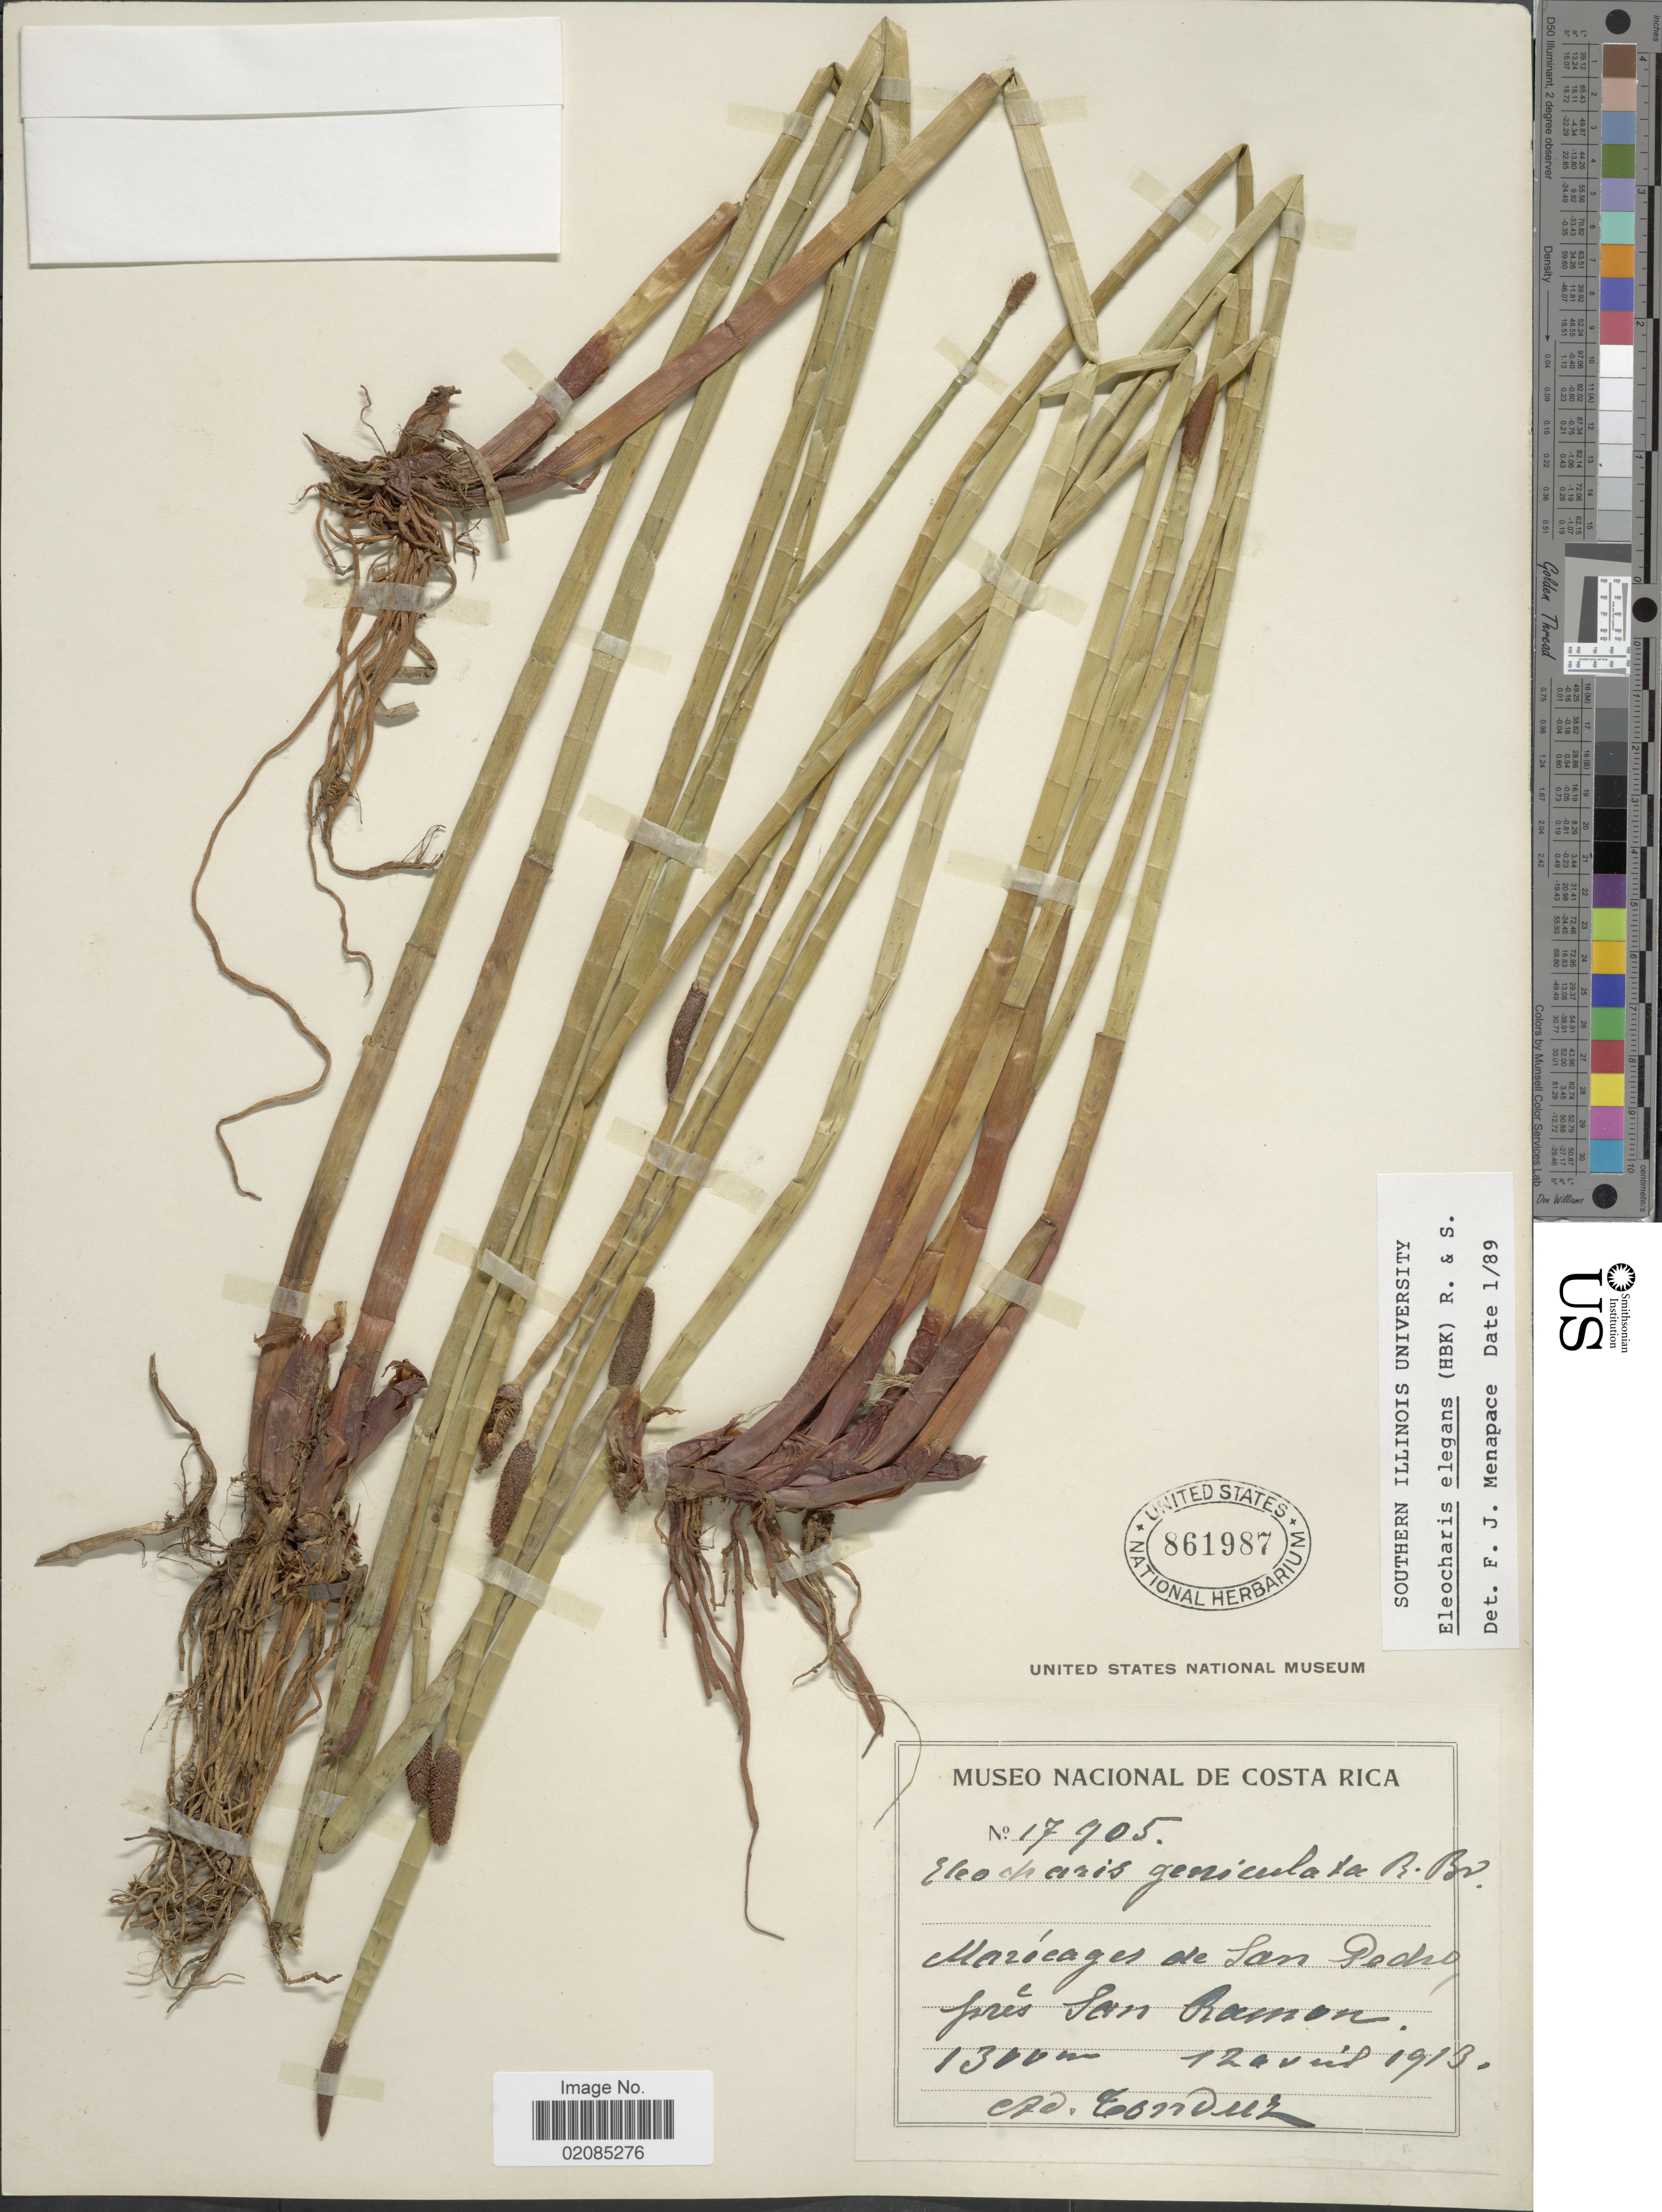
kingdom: Plantae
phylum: Tracheophyta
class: Liliopsida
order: Poales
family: Cyperaceae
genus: Eleocharis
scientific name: Eleocharis elegans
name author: (Kunth) Roem. & Schult.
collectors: A. Tonduz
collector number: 17905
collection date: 1913-04-12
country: Costa Rica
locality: Mazocages de San Pedro, pres San Ramon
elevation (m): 1300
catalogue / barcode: US 861987